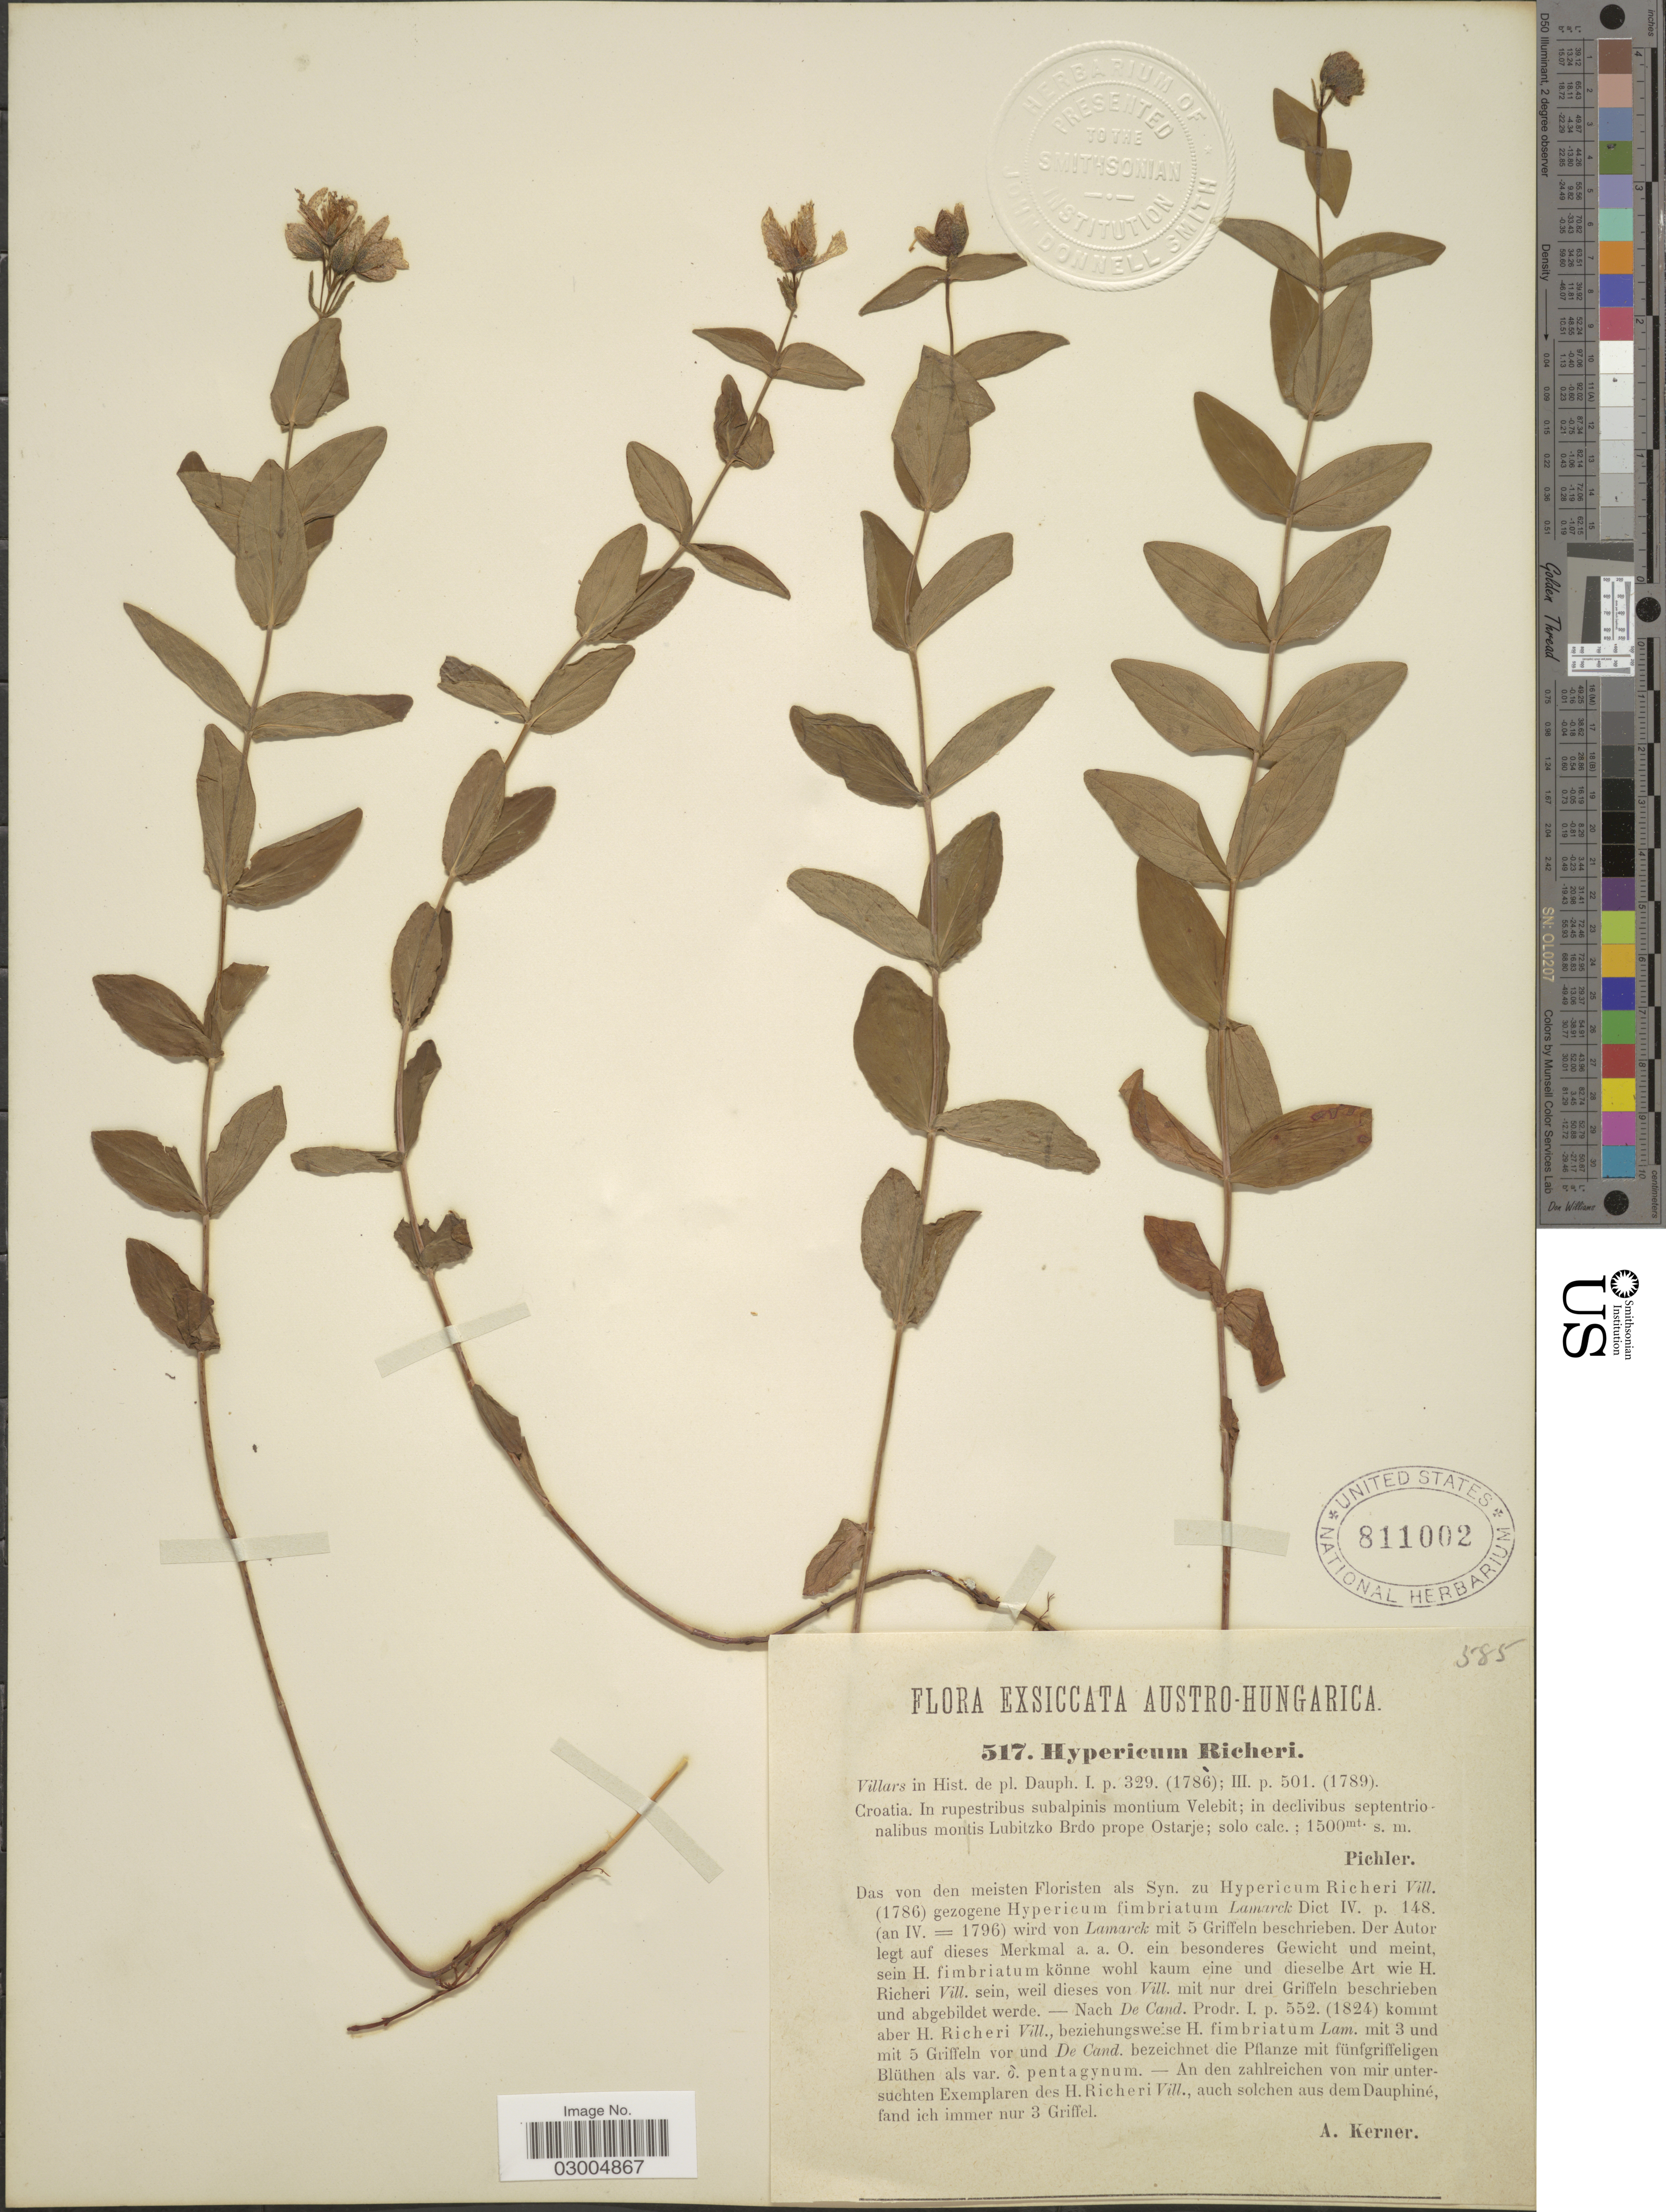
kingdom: Plantae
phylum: Tracheophyta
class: Magnoliopsida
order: Malpighiales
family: Hypericaceae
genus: Hypericum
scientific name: Hypericum richeri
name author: Vill.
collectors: Pichler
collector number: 517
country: Croatia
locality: Austro-Hungarica. In rupestribus subalpinis montium Velebit; in declivibus Velebit; in declivibus septentrionalibus montis Lubitzko Brdo prope Ostarje.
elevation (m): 1500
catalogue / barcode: US 811002